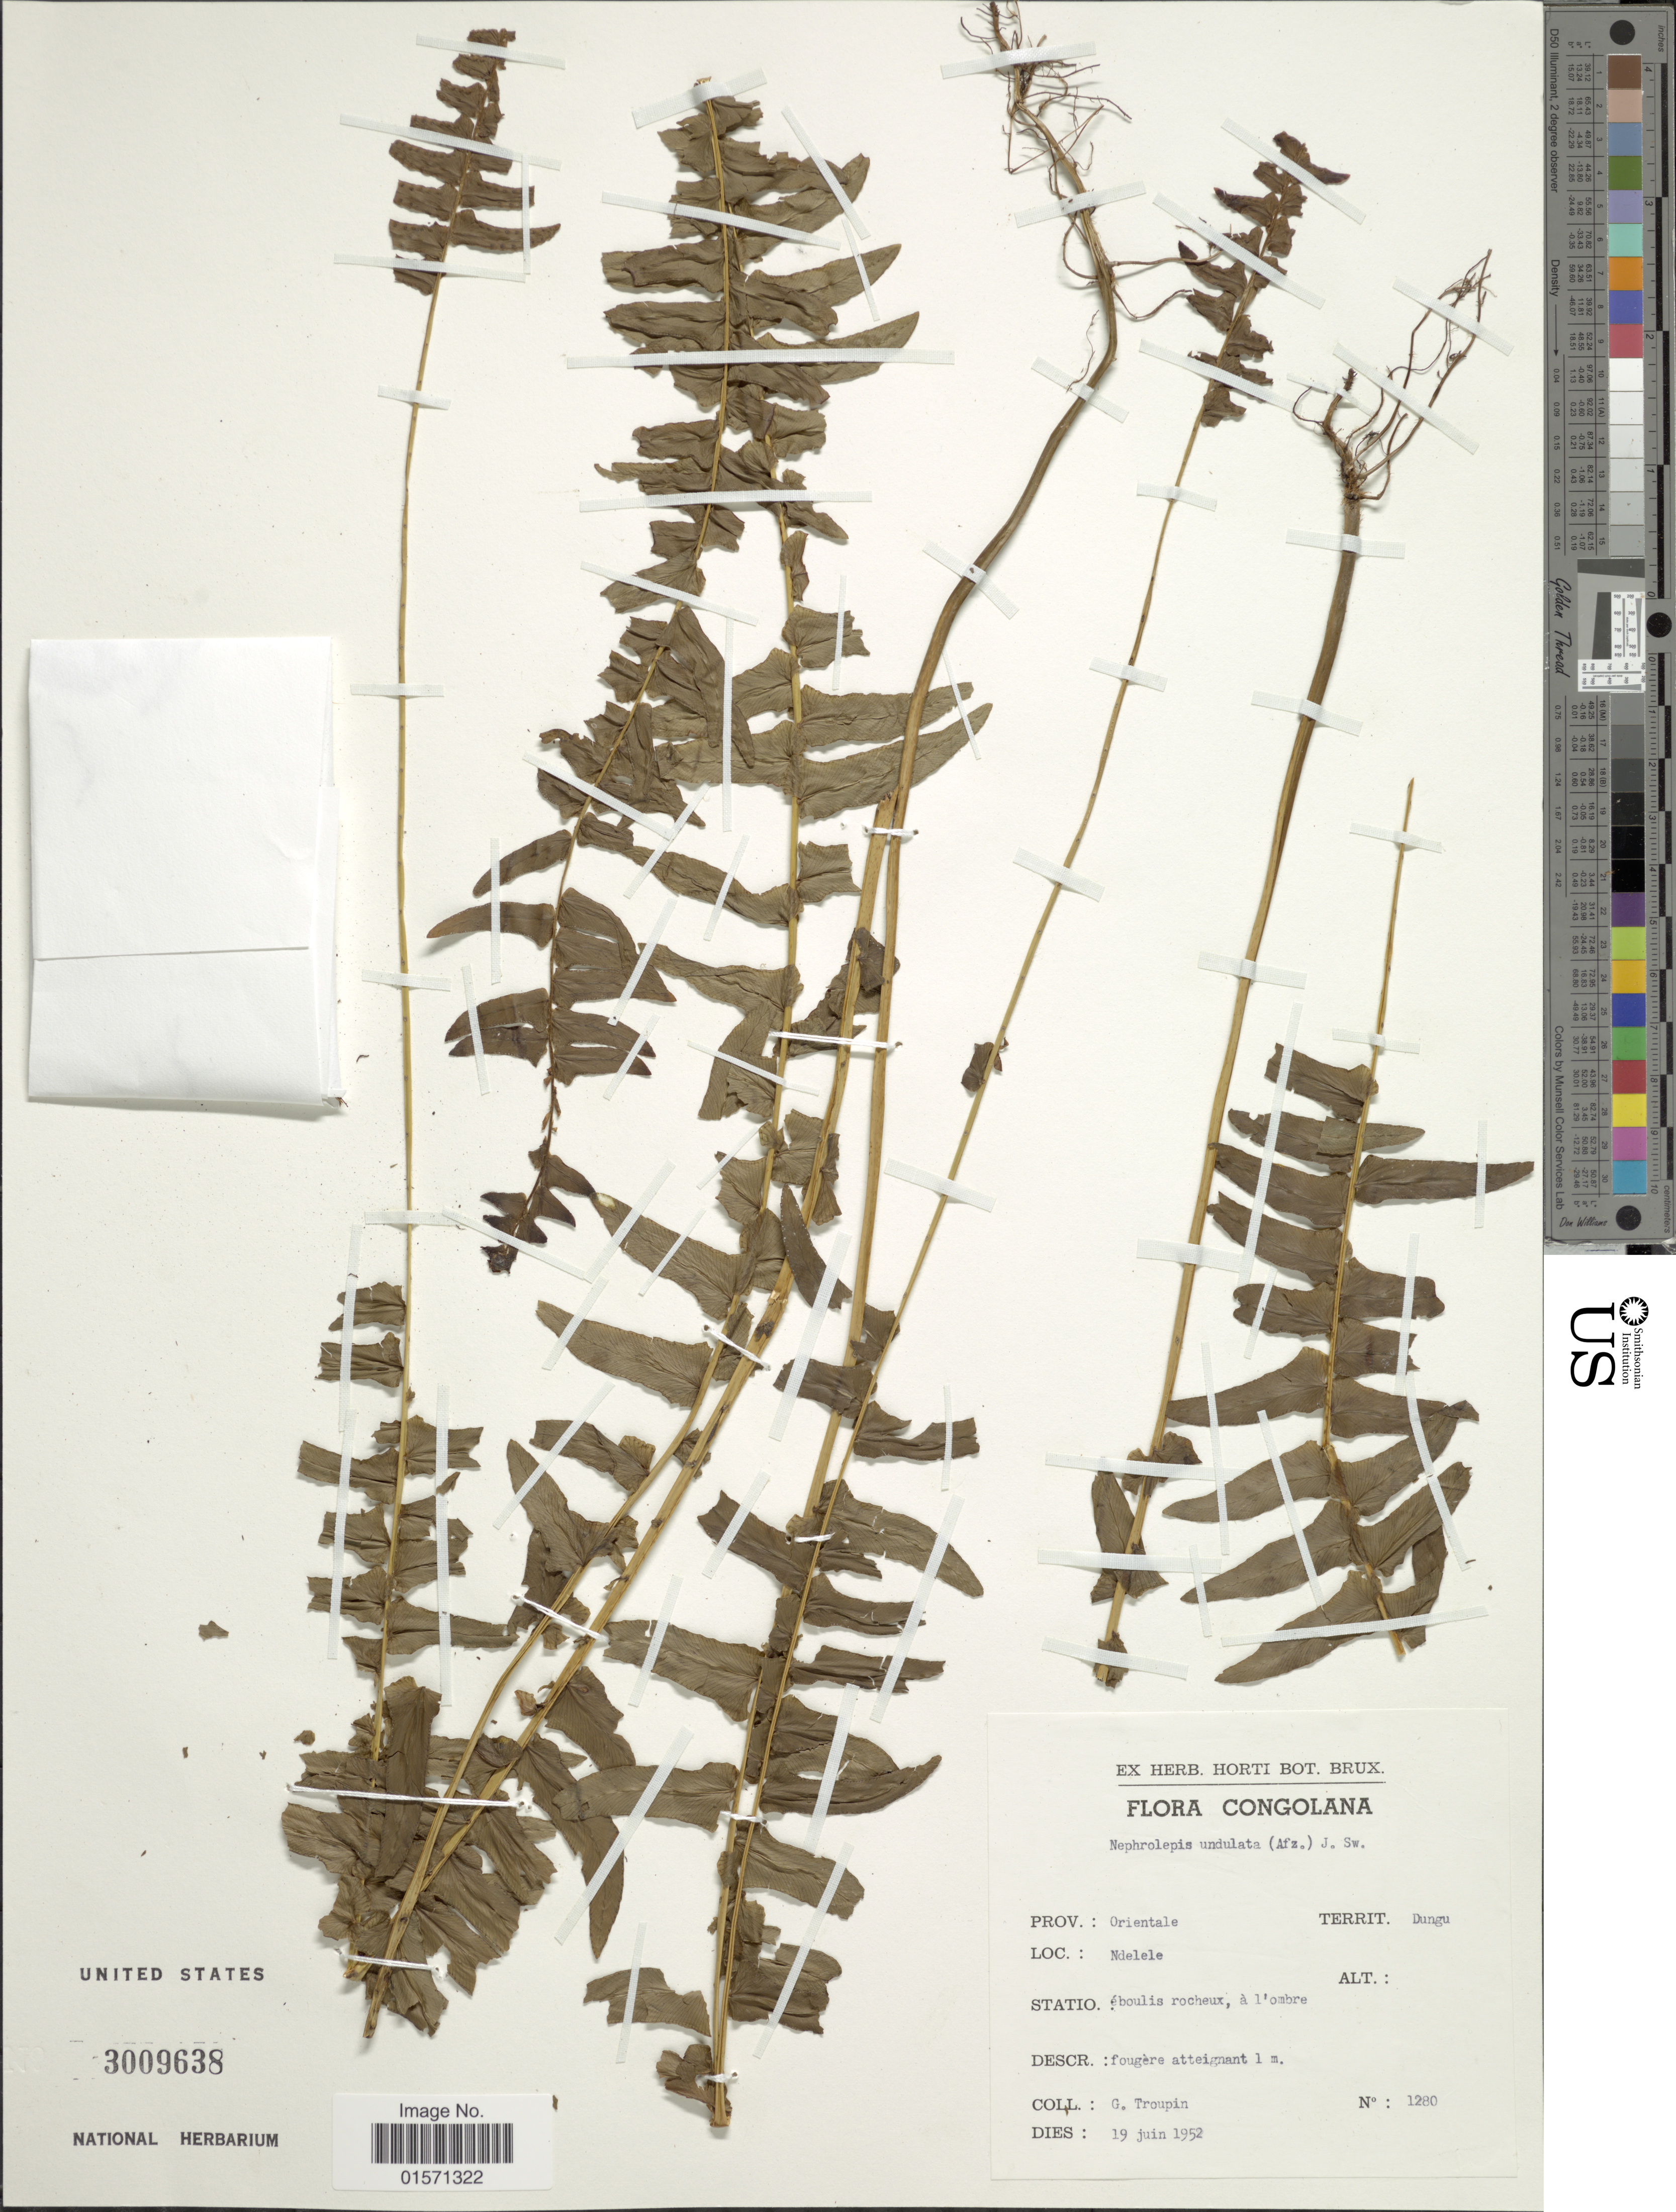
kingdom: Plantae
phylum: Tracheophyta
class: Polypodiopsida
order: Polypodiales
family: Nephrolepidaceae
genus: Nephrolepis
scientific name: Nephrolepis undulata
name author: J. Sm.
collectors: G. Troupin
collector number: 1280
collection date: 1952-06-19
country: Congo, Democratic Republic of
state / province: Haut-Uele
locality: Congolana. Territ. Dungu. Ndelele. Statio. éboulis rocheaux, à l'ombre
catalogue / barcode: US 3009638